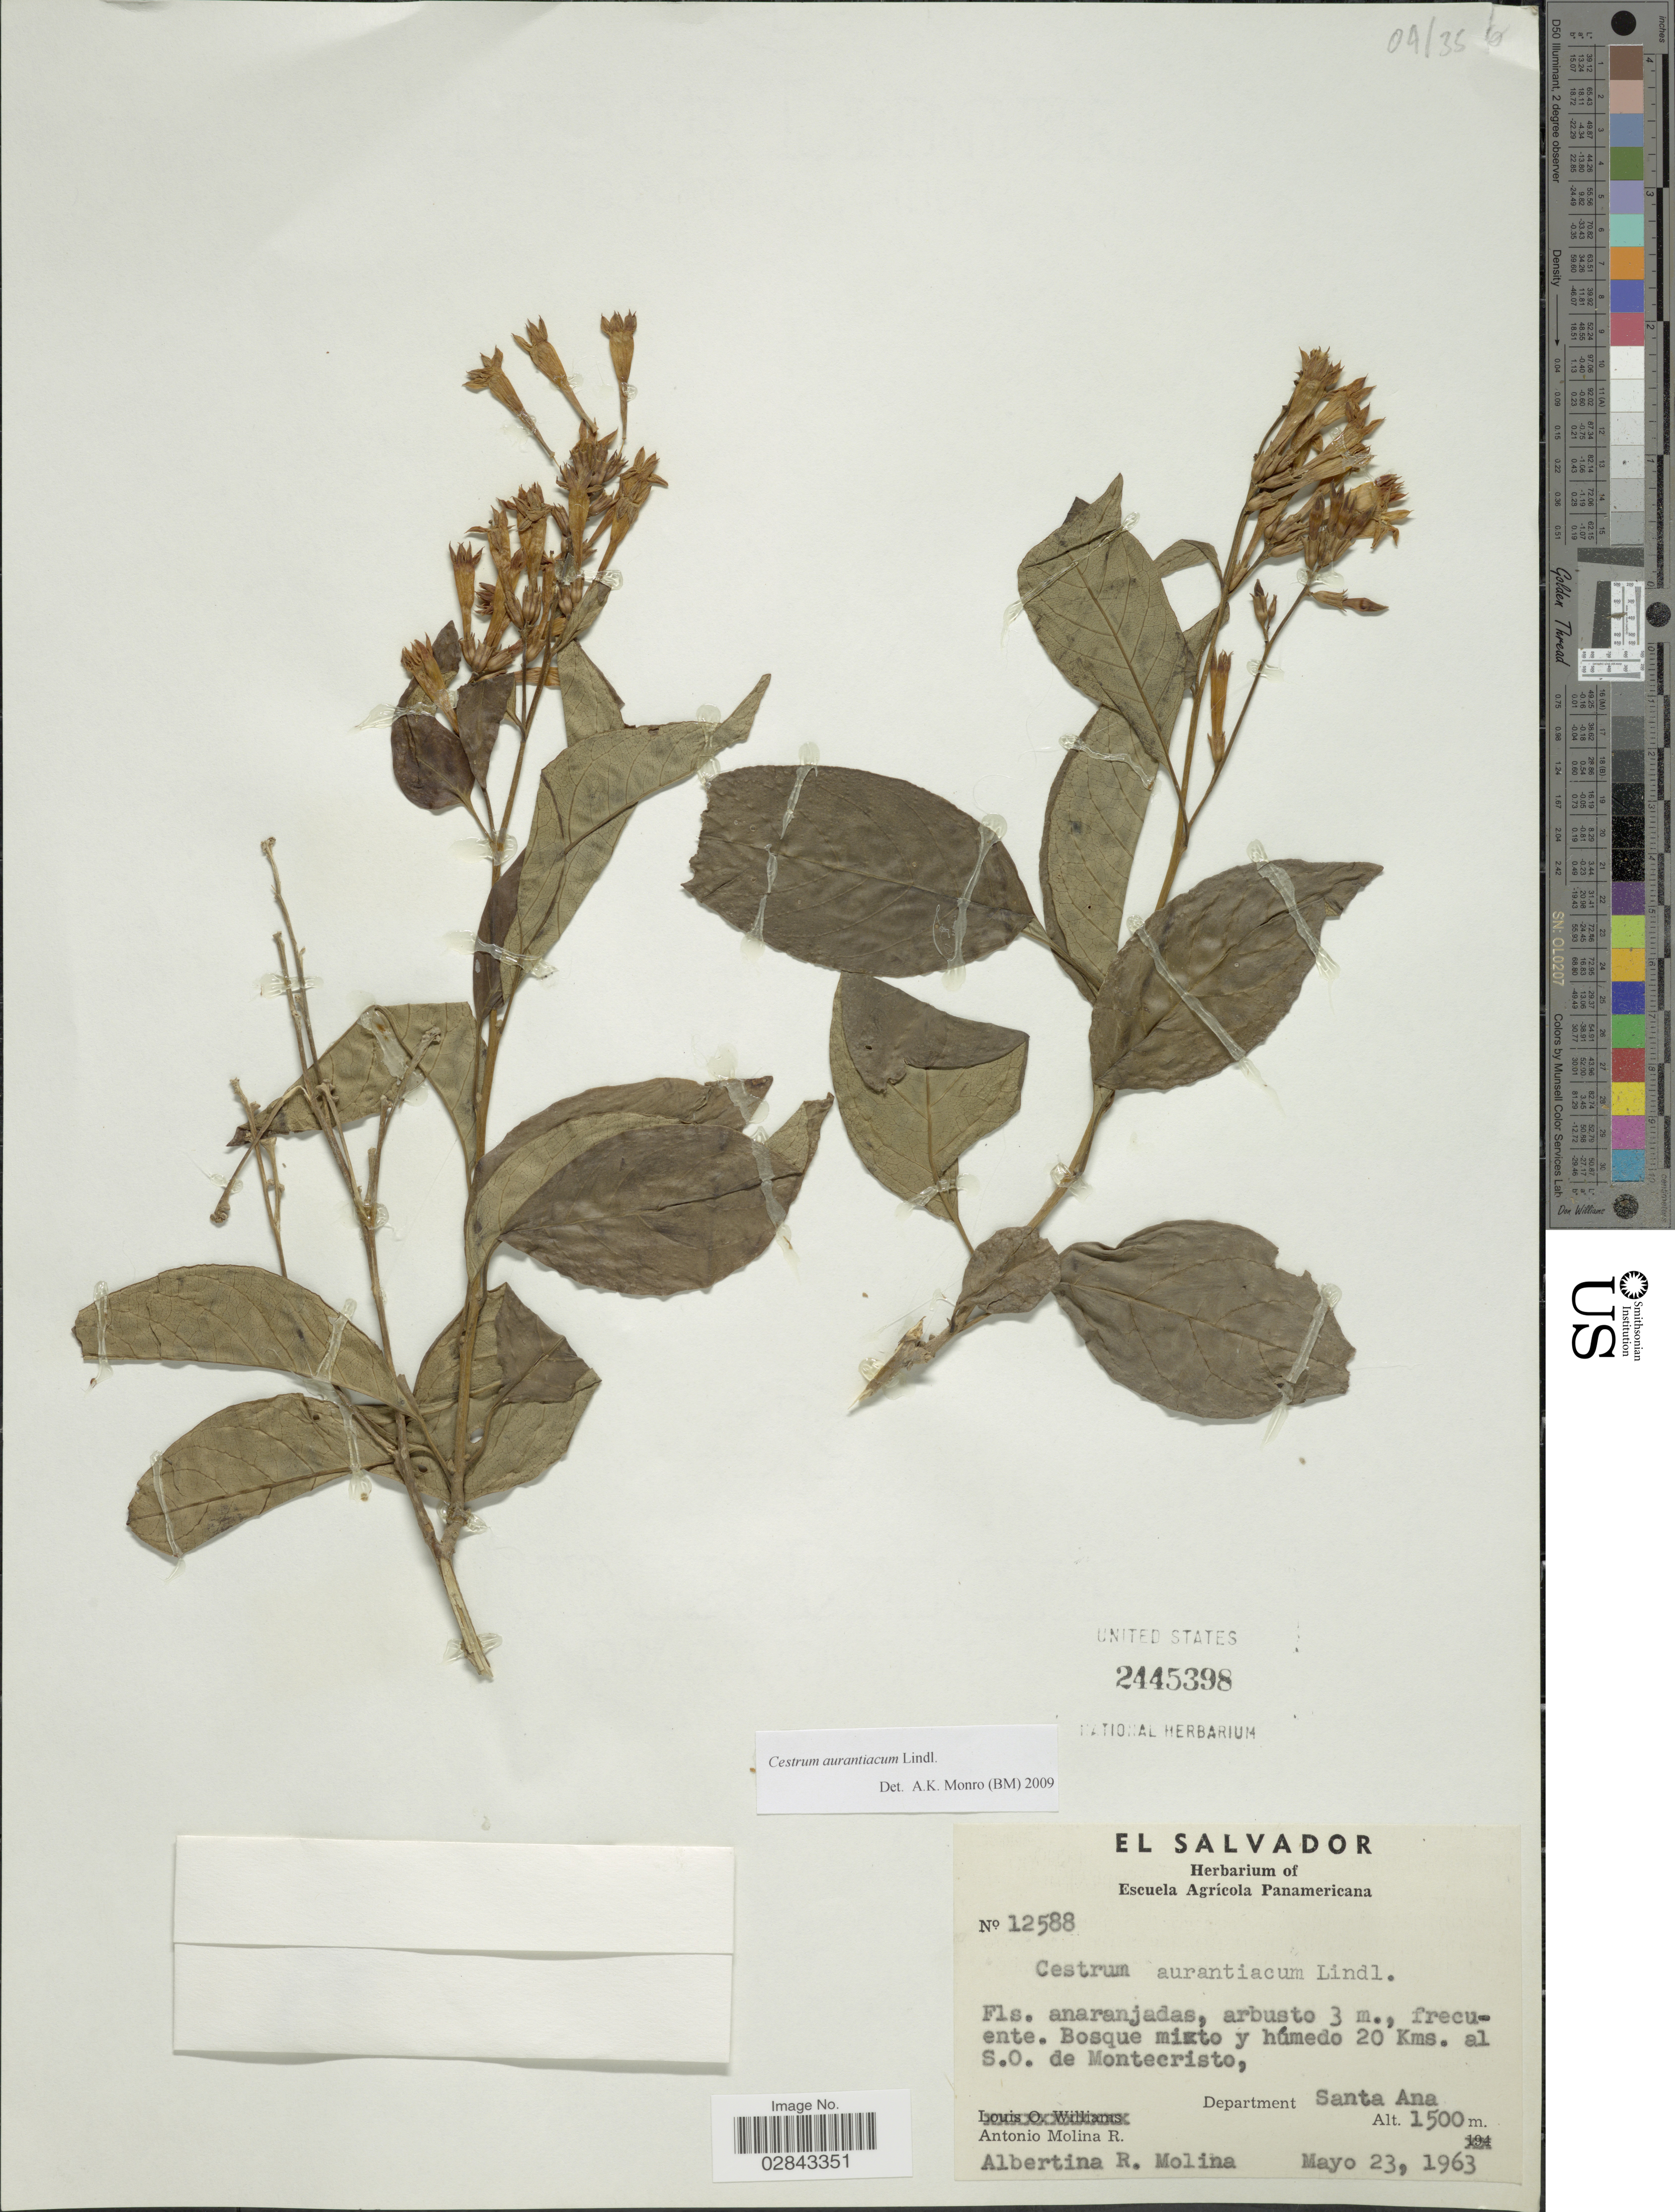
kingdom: Plantae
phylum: Tracheophyta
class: Magnoliopsida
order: Solanales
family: Solanaceae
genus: Cestrum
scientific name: Cestrum aurantiacum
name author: Lindley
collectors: A. Molina R. & A. R. Molina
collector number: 12588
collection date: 1963-05-23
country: El Salvador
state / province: Santa Ana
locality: Bosque mixto y húmedo 20 Kms. al S. O. de Montecristo, Department Santa Ana.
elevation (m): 1500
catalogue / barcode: US 2445398